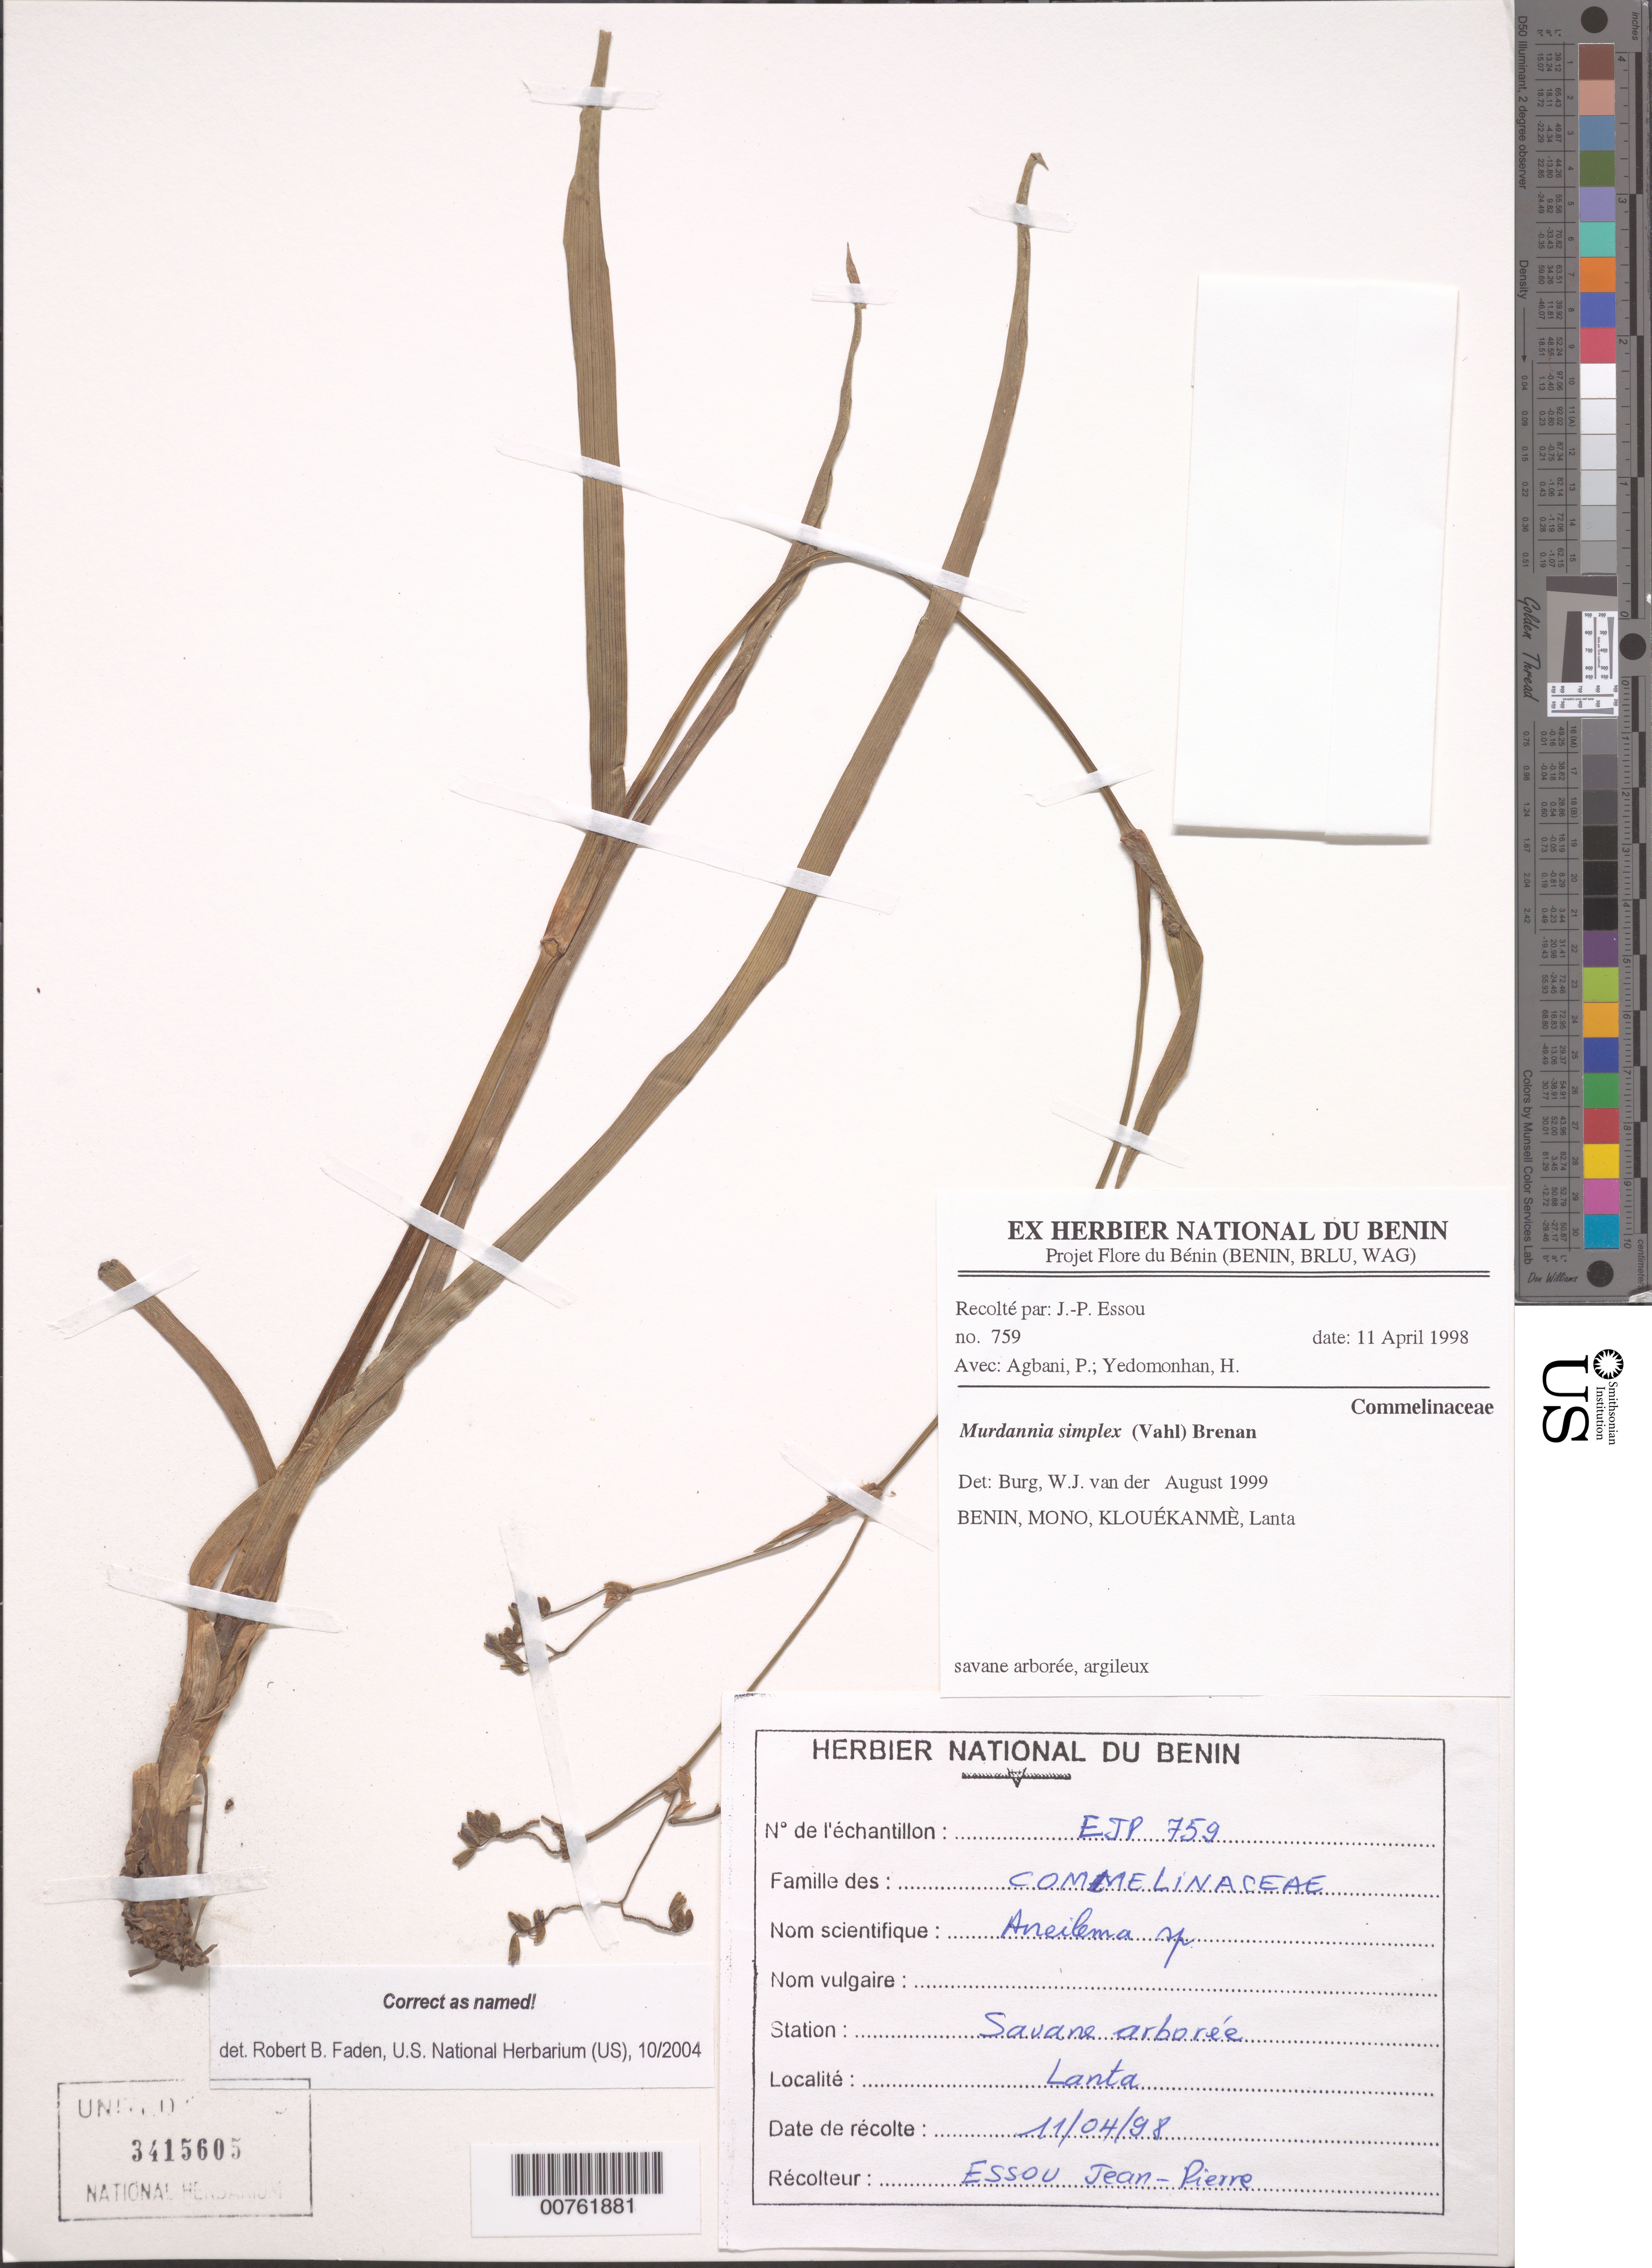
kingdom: Plantae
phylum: Tracheophyta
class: Liliopsida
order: Commelinales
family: Commelinaceae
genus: Murdannia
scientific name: Murdannia simplex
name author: (Vahl) Brenan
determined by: Faden, Robert B., (US), Smithsonian Institution - National Museum of Natural History (UNITED STATES)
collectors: J. Essou, P. Agbani & H. Yedomonhan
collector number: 759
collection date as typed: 11 Apr 1998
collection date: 1998-04-11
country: Benin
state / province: Mono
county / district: Klouékanmè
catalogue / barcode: US 3415605